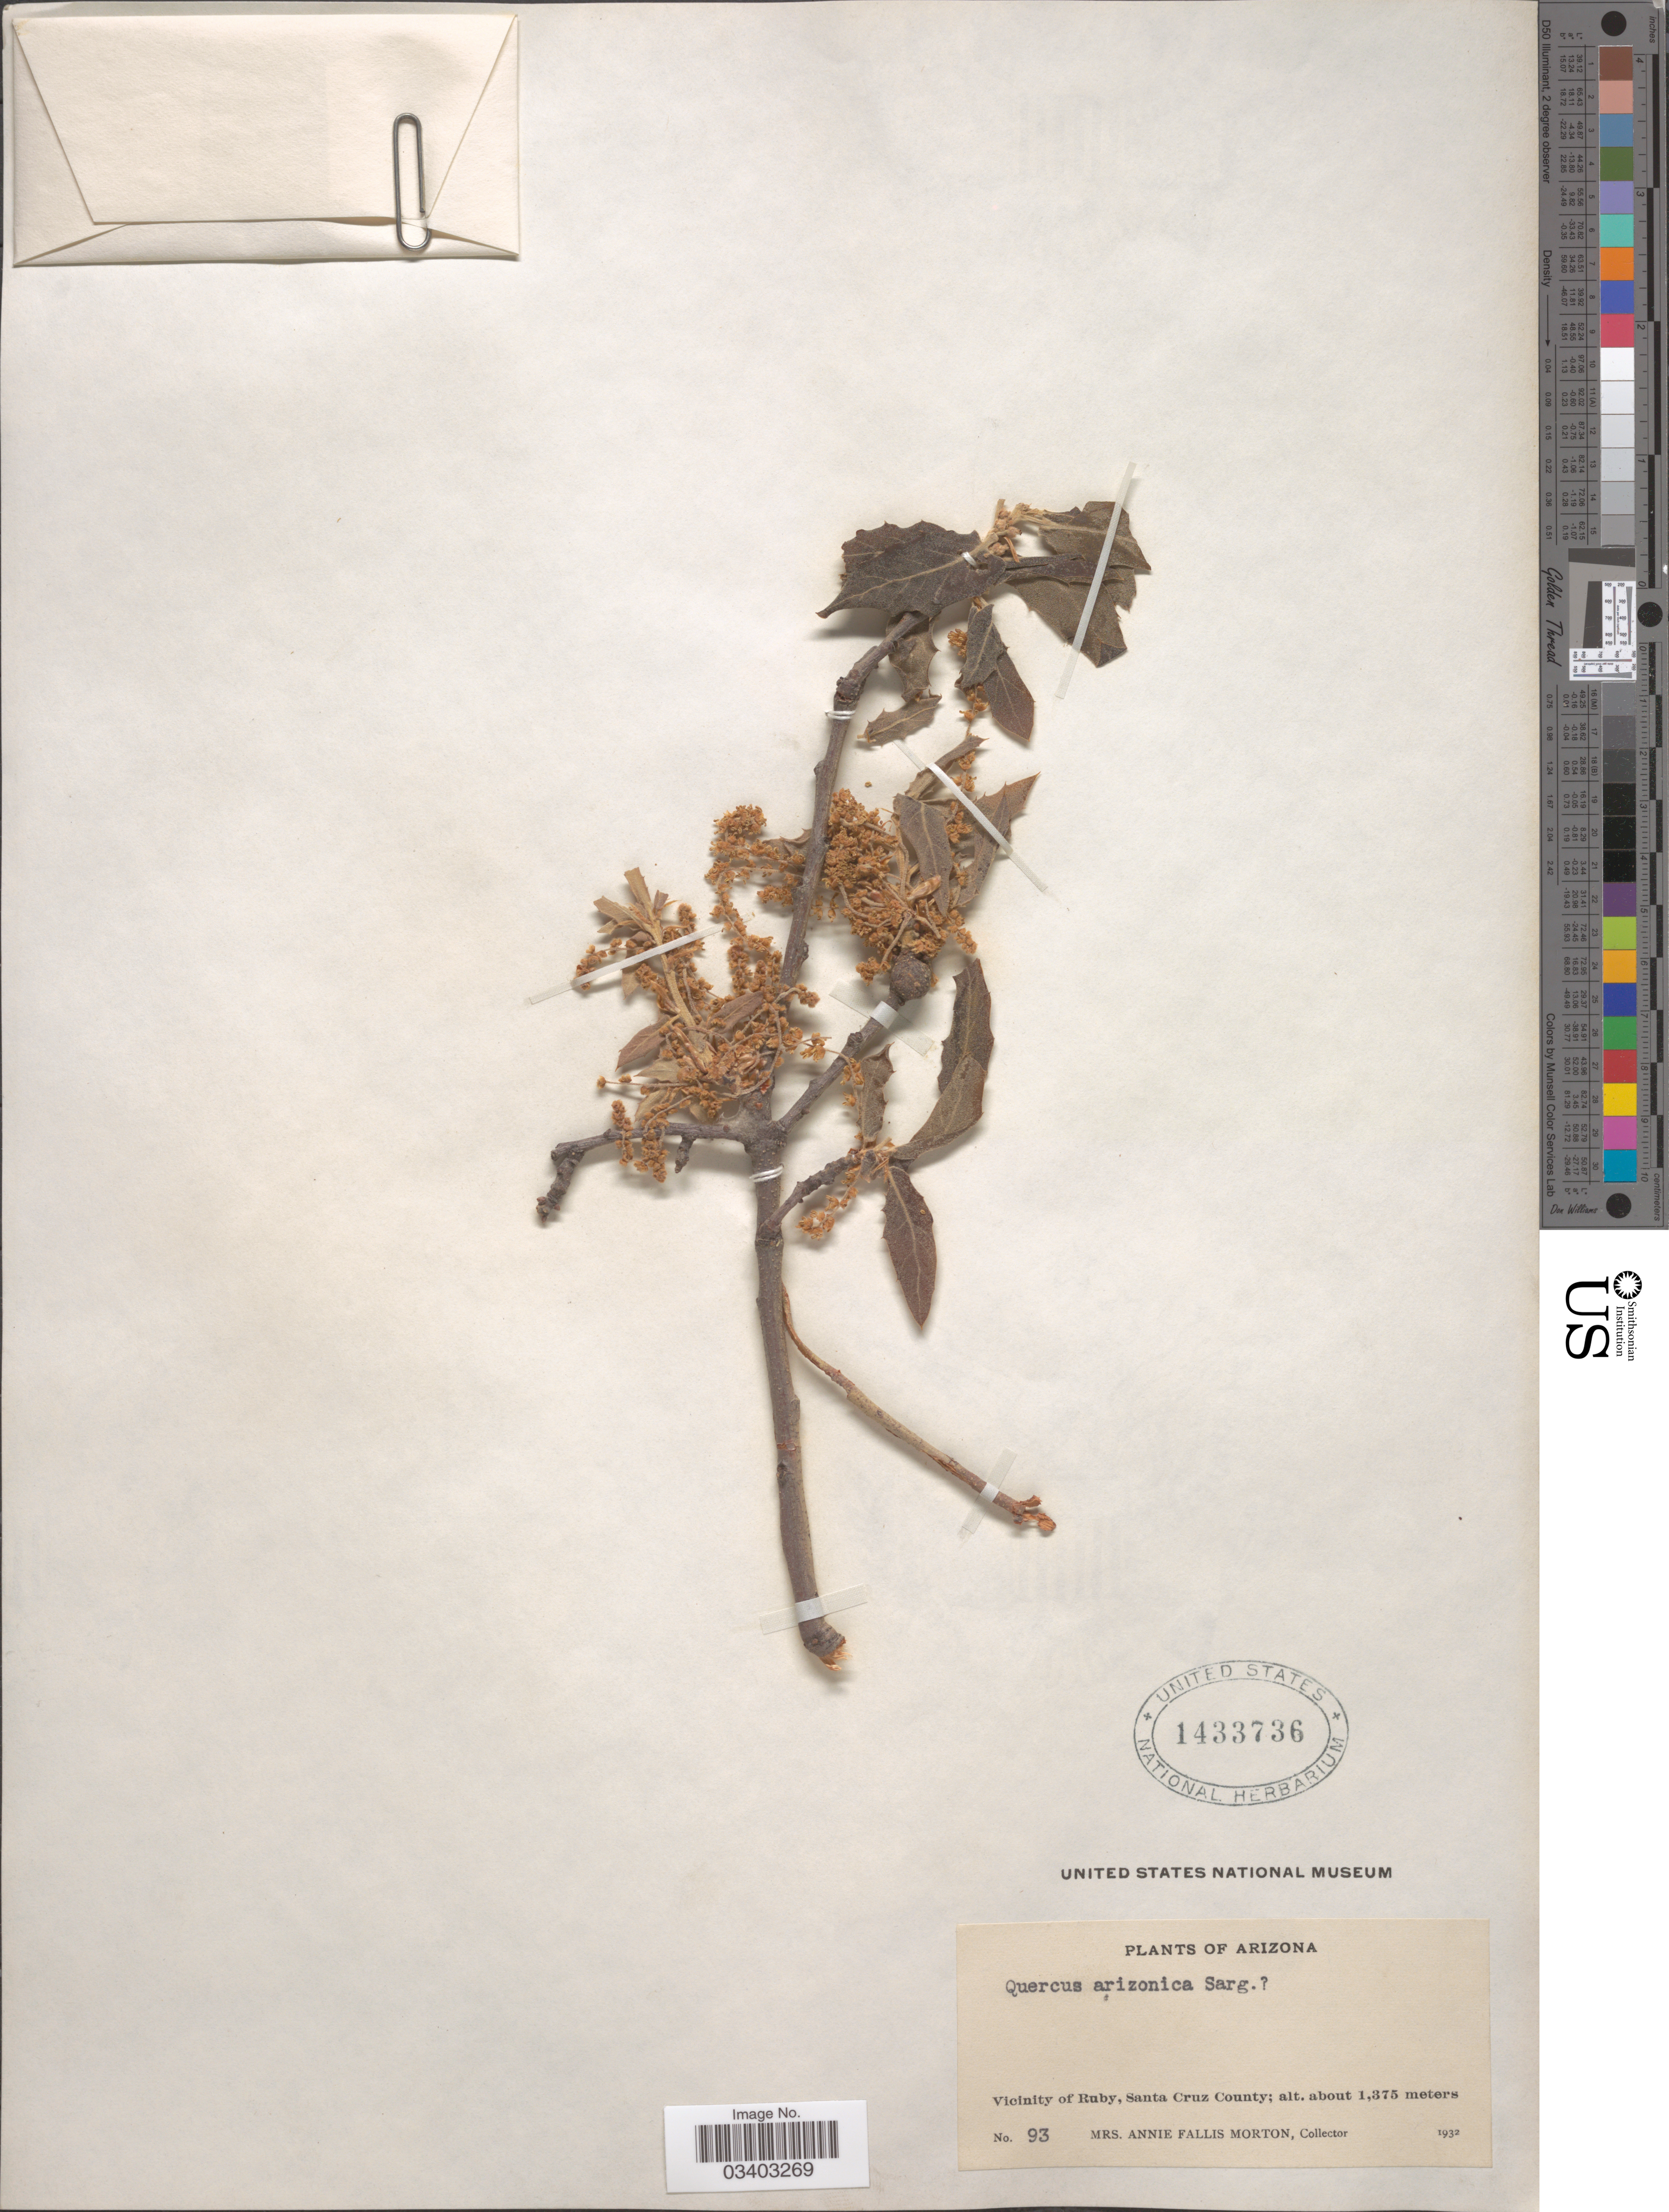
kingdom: Plantae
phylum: Tracheophyta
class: Magnoliopsida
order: Fagales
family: Fagaceae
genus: Quercus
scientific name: Quercus arizonica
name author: Sarg.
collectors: A. Morton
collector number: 93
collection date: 1932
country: United States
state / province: Arizona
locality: Vicinity of Ruby, Santa Cruz County.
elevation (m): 1375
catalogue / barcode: US 1433736